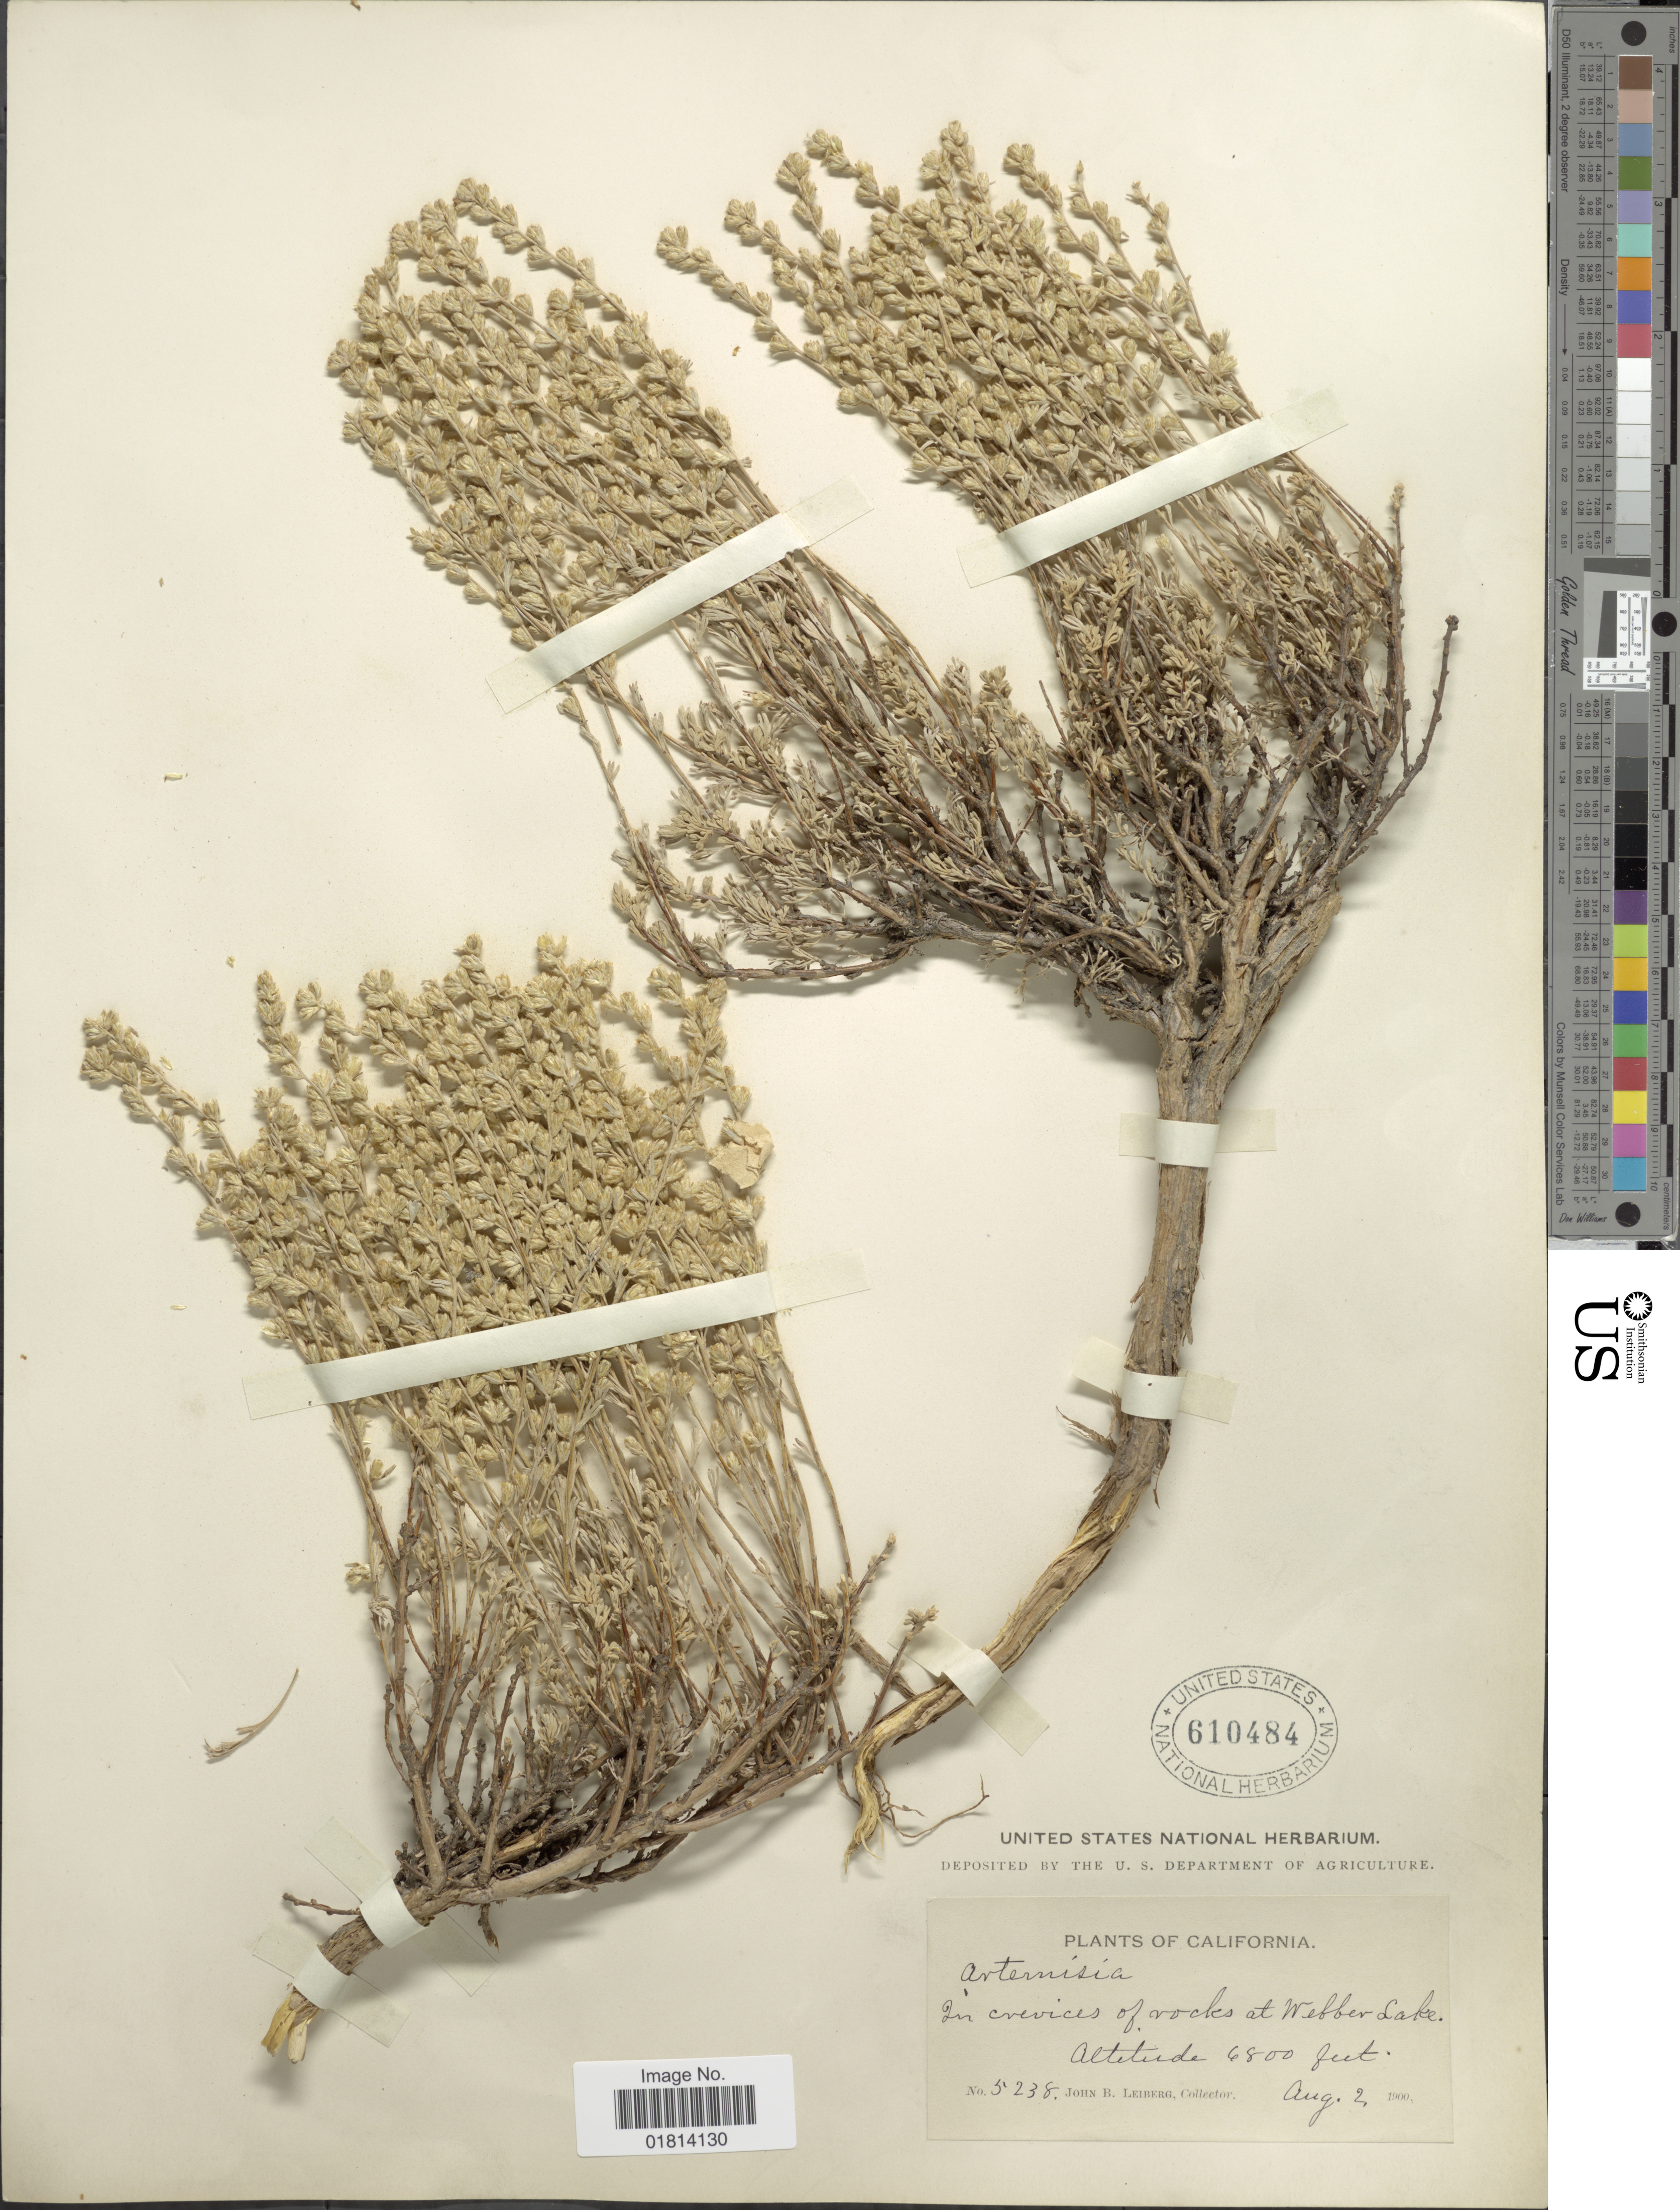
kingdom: Plantae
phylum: Tracheophyta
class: Magnoliopsida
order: Asterales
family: Asteraceae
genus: Artemisia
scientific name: Artemisia arbuscula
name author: Nutt.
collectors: J. B. Leiberg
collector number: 5238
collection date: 1900-08-02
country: United States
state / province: California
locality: In crevices of rocks at Webber Lake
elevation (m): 2073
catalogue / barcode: US 610484